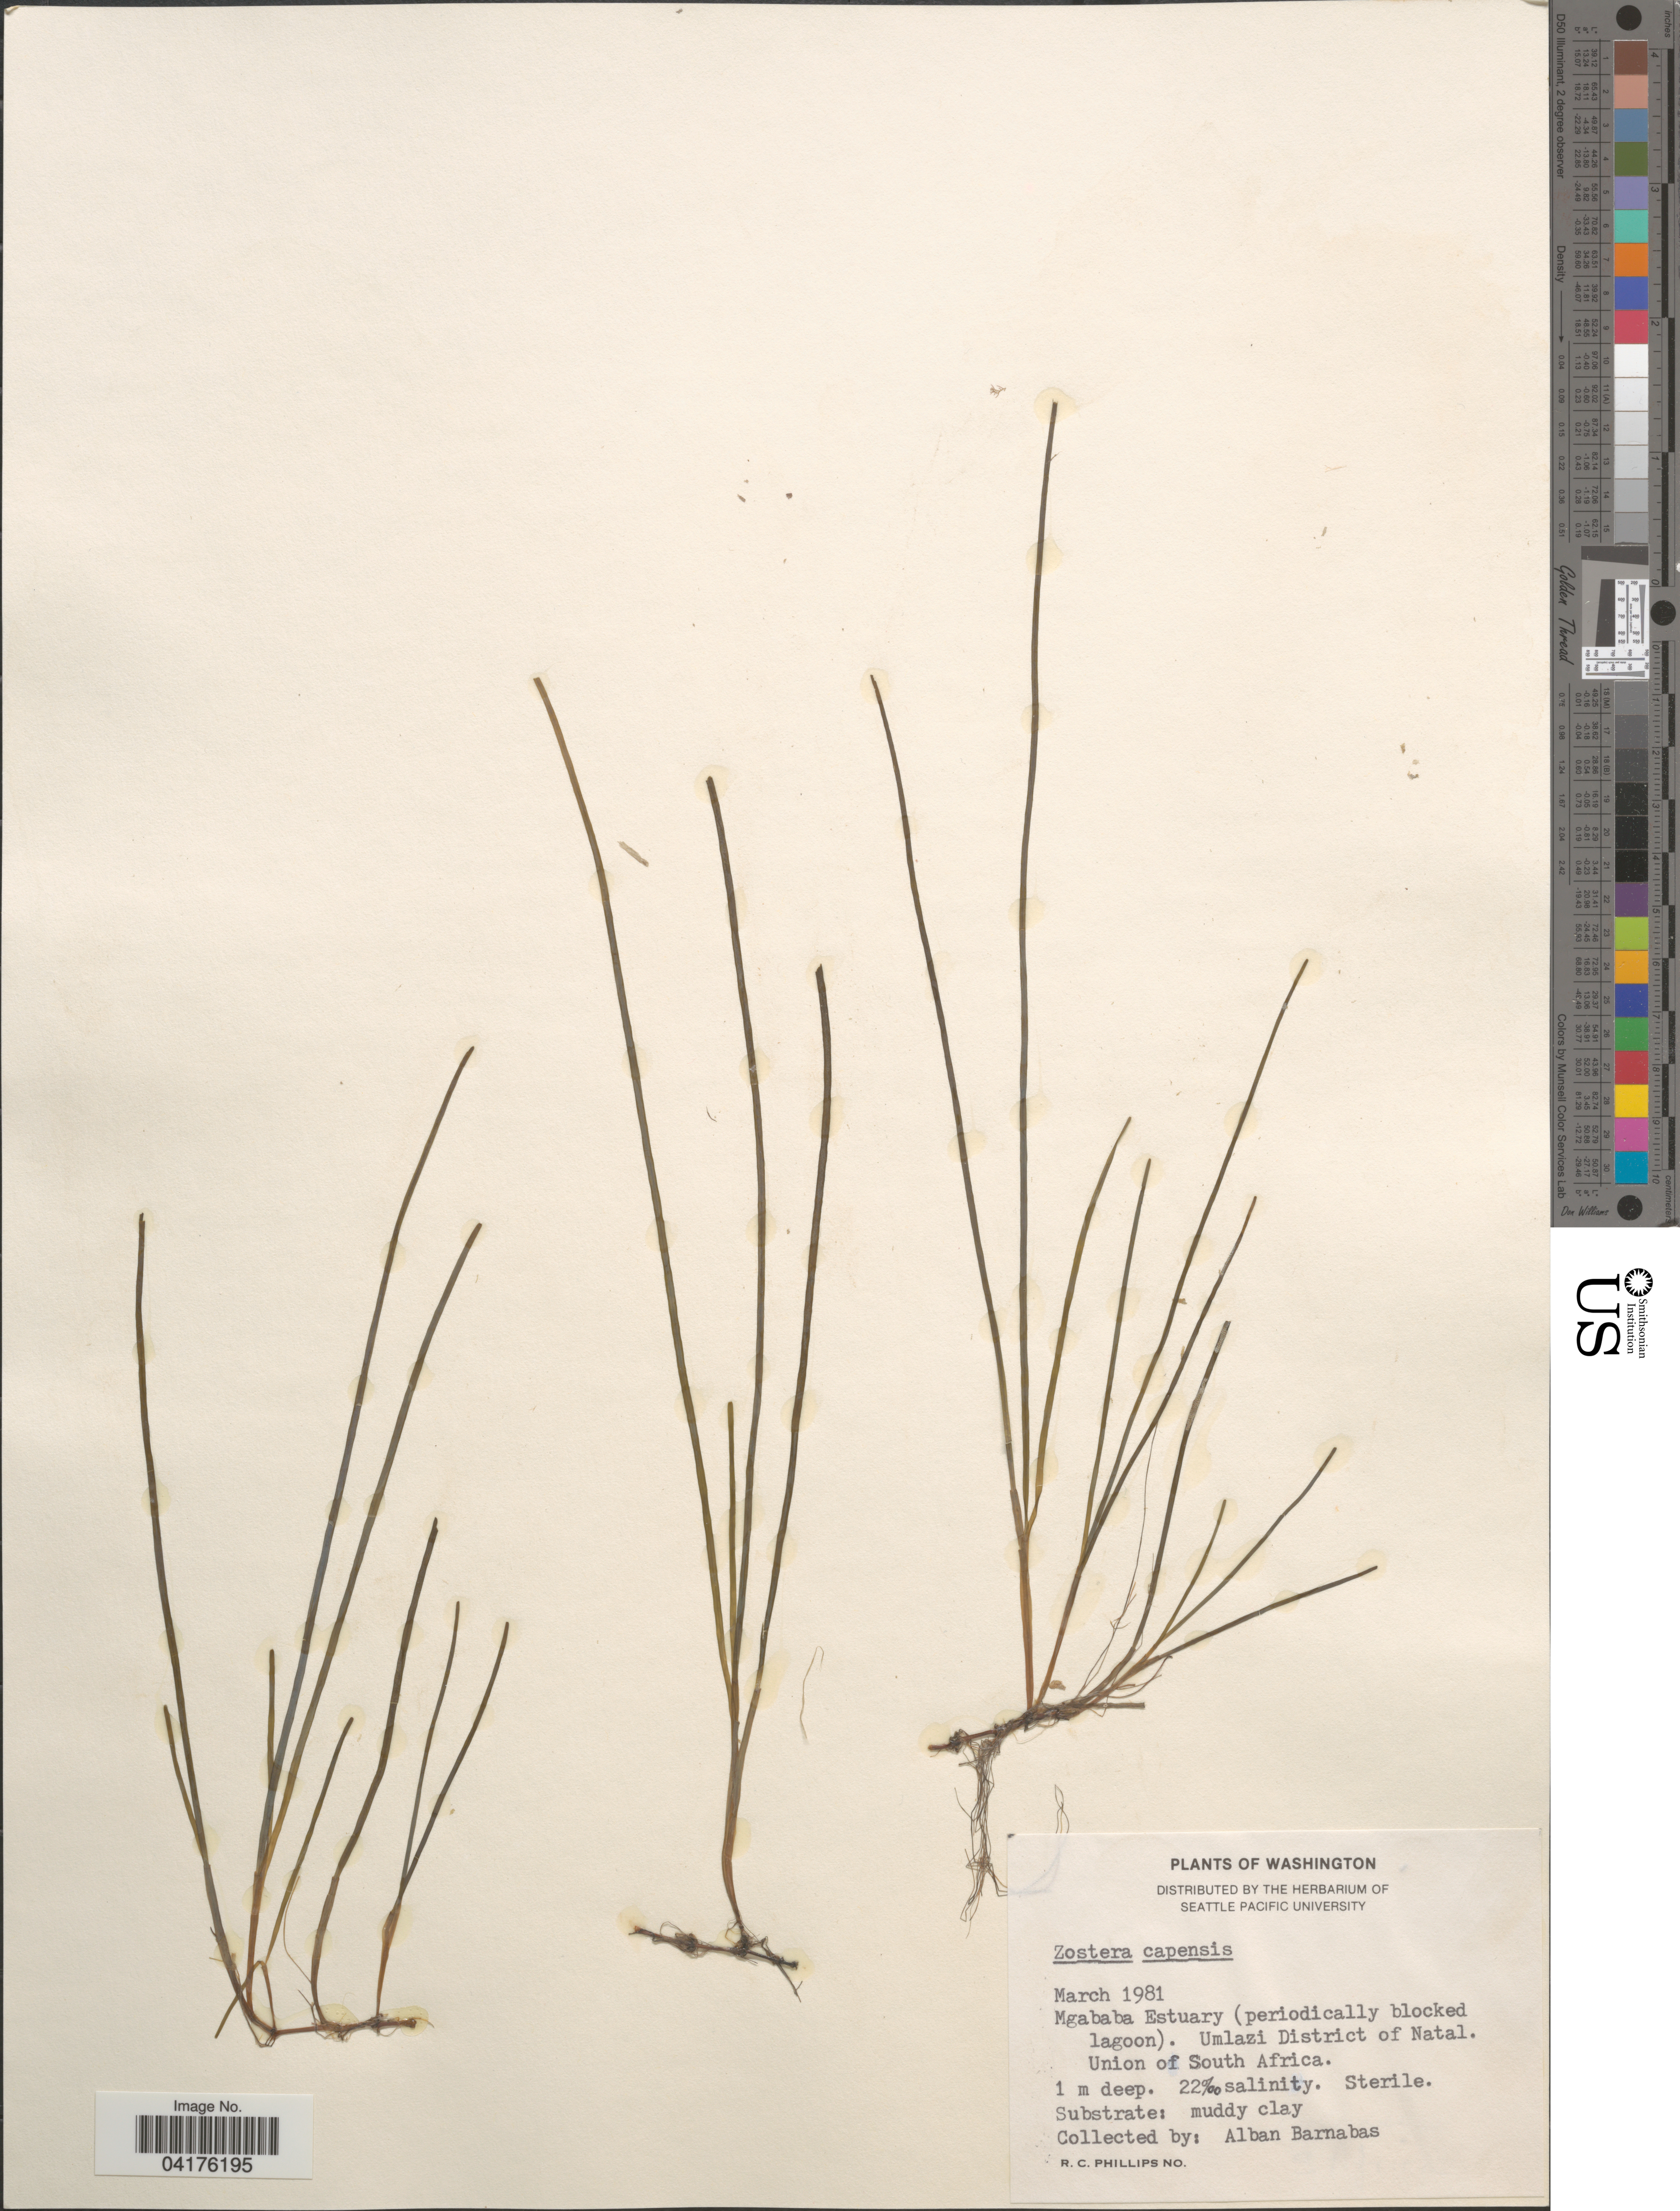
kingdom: Plantae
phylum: Tracheophyta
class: Liliopsida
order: Alismatales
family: Zosteraceae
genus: Zostera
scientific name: Zostera capensis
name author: Setch.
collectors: A. Barnabas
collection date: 1981-03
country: South Africa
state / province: KwaZulu-Natal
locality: Mgababa Estuary (periodically blocked lagoon). Umlazi District of Natal. Union of South Africa.